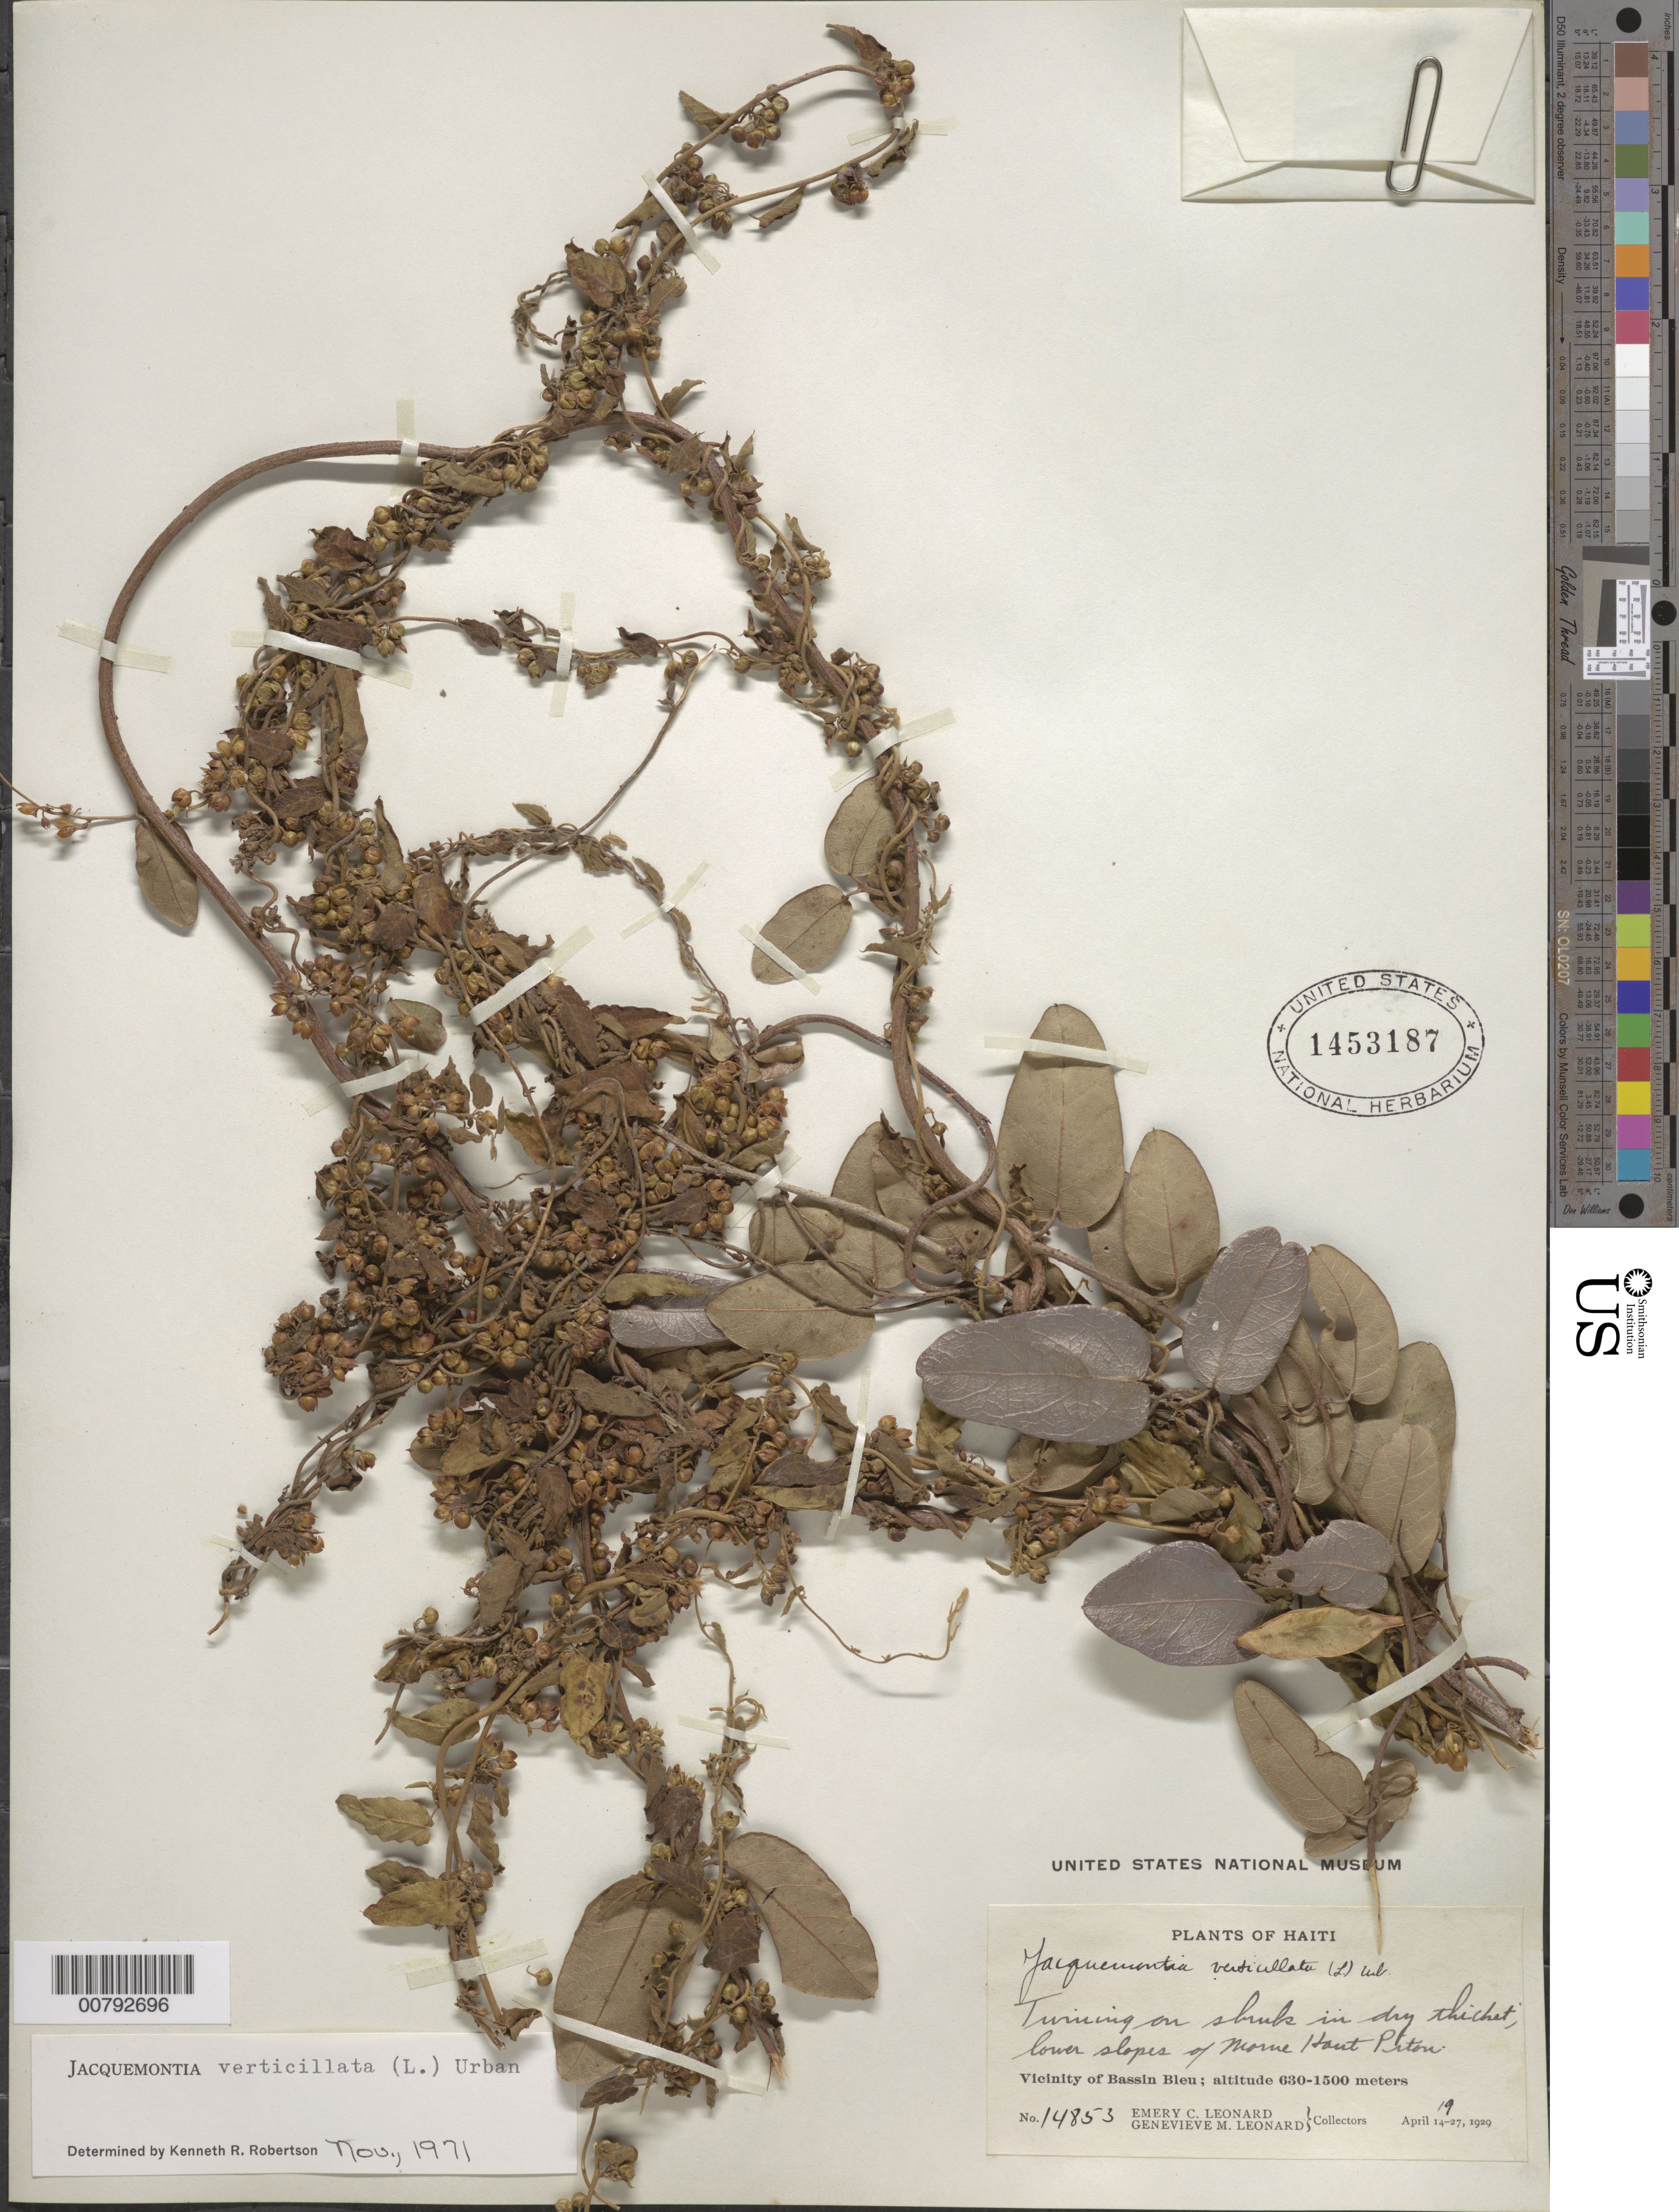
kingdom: Plantae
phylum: Tracheophyta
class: Magnoliopsida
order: Solanales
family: Convolvulaceae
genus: Jacquemontia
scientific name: Jacquemontia verticillata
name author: (L.) Urb.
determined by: Robertson, K. R.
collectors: E. C. Leonard & G. M. Leonard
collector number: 14853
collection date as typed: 19 Apr 1929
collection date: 1929-04-19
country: Haiti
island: Hispaniola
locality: Vicinity of Bassin Bleu, lower slopes of Morne Haut Piton.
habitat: In dry thicket.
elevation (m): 630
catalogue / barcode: US 1453187